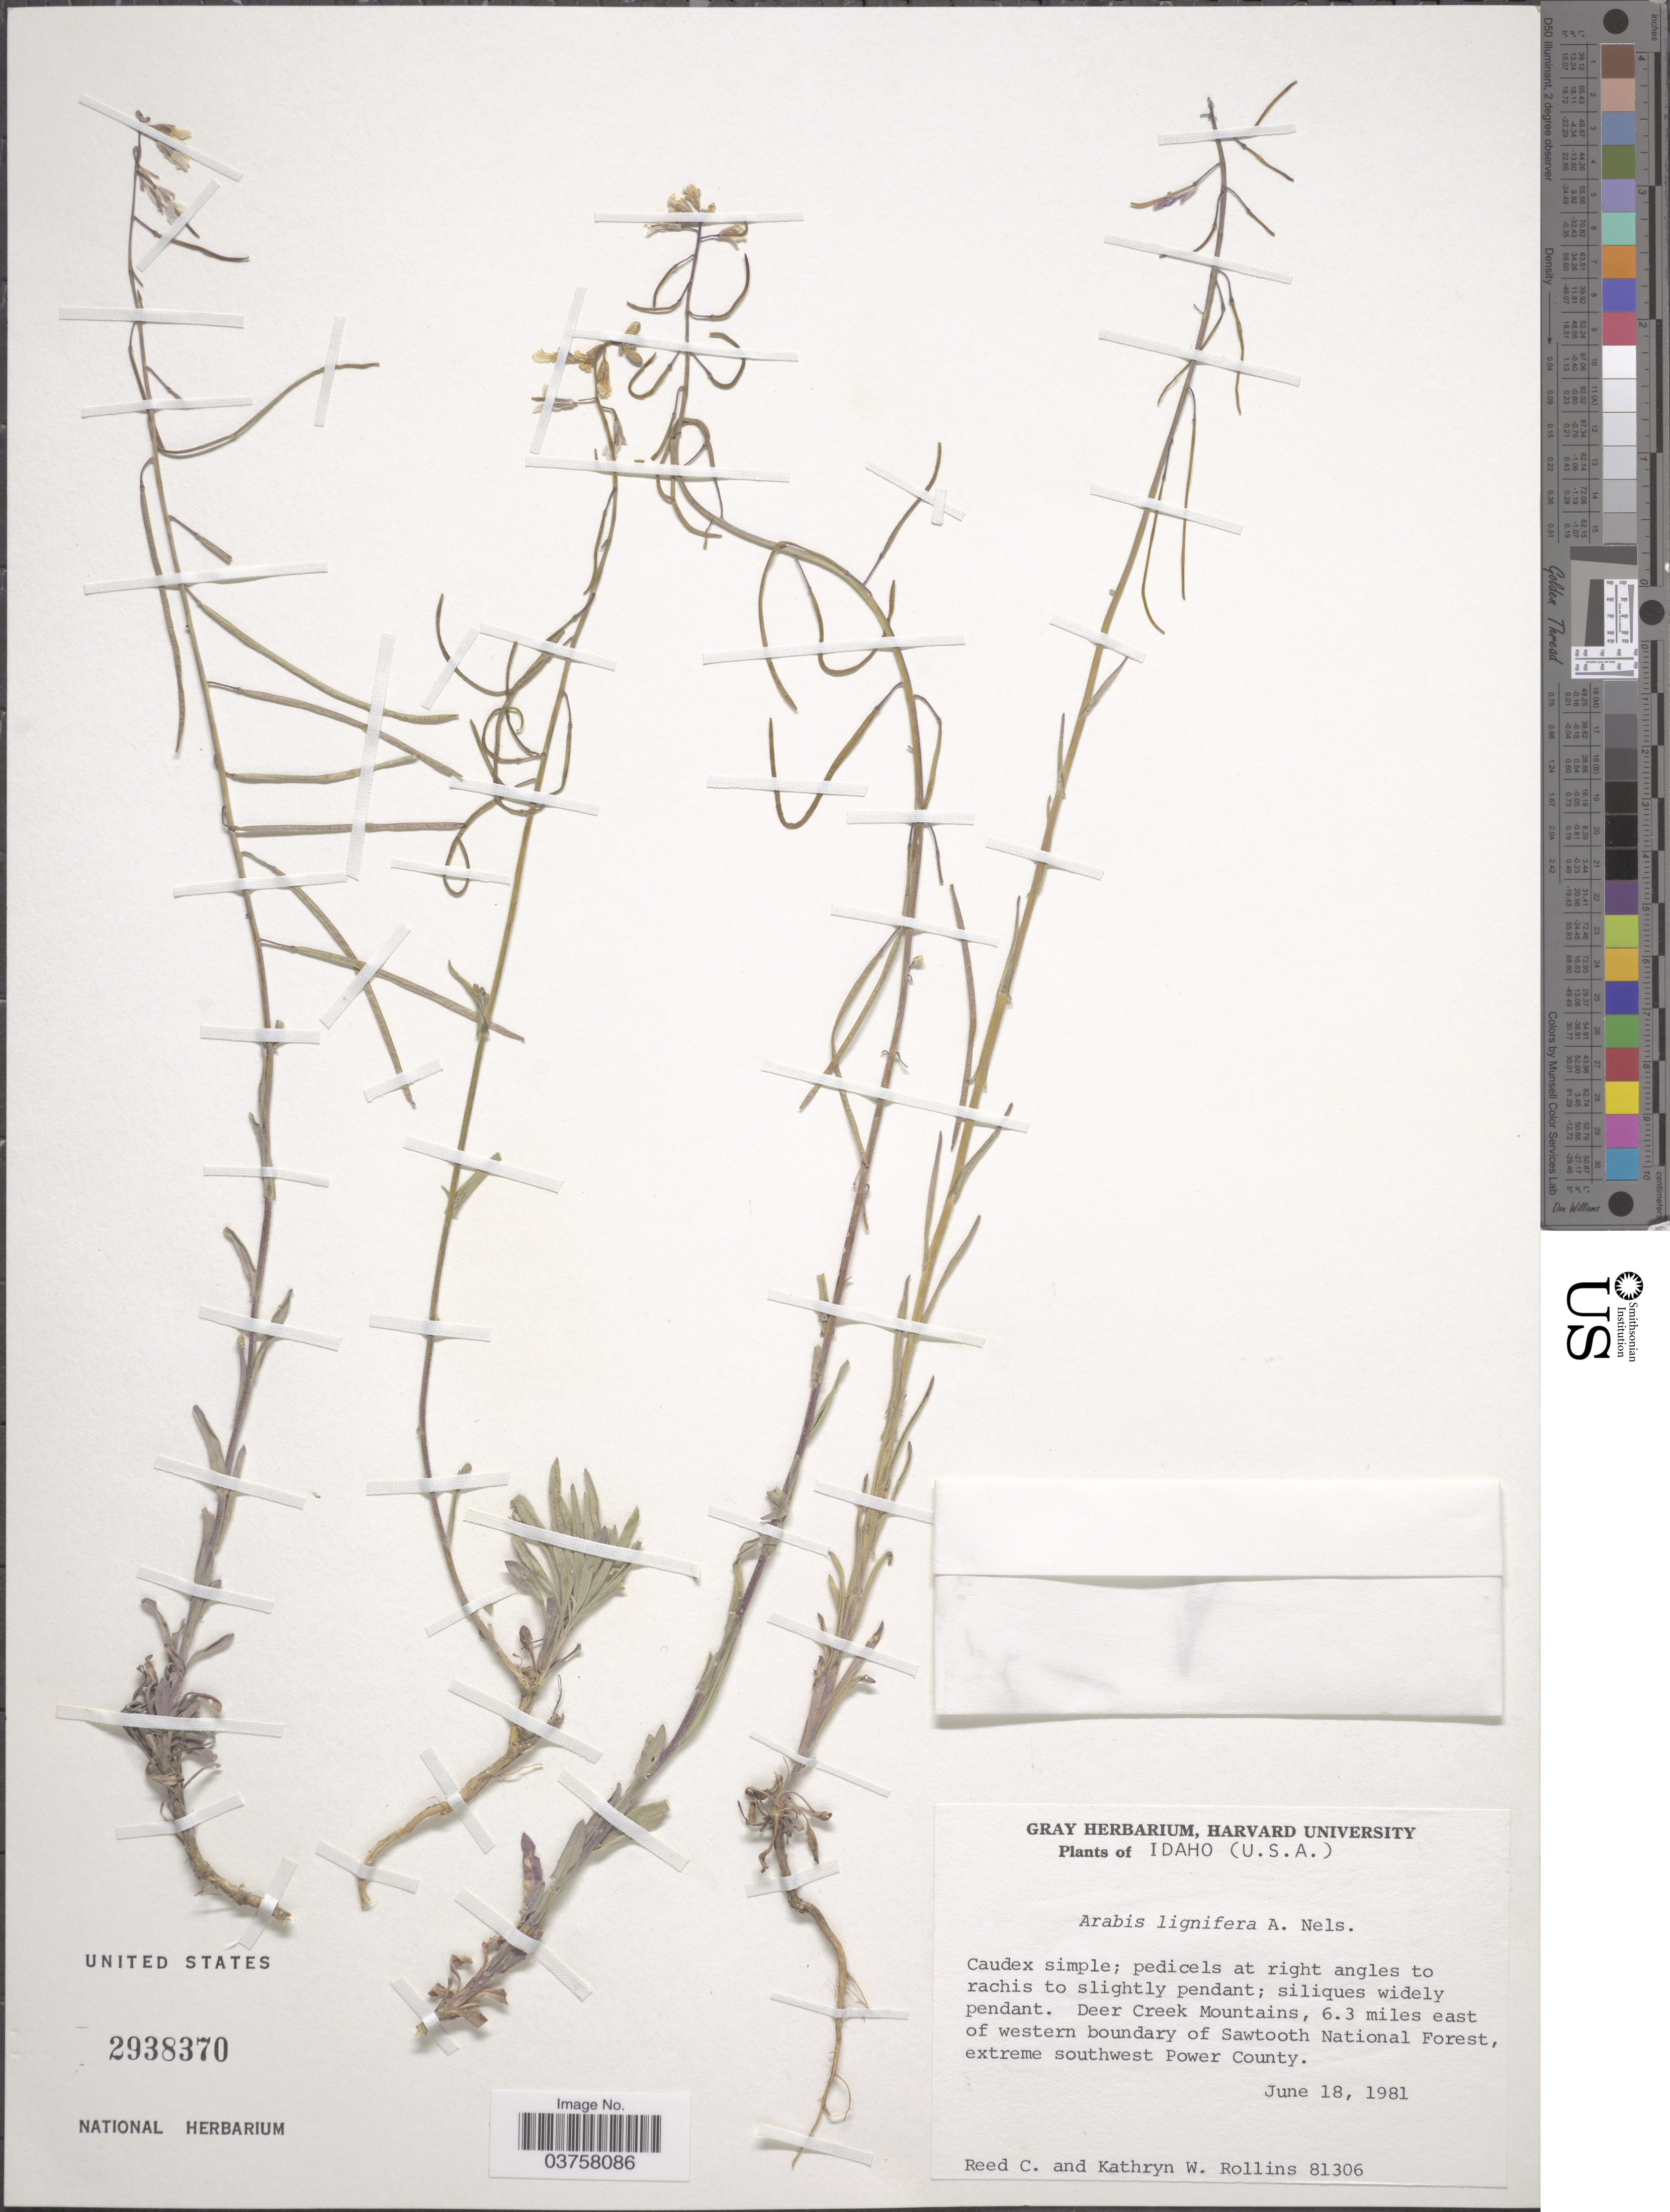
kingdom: Plantae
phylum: Tracheophyta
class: Magnoliopsida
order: Brassicales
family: Brassicaceae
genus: Arabis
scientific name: Arabis lignifera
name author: A. Nelson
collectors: R. C. Rollins & K. W. Rollins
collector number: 81306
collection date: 1981-06-18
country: United States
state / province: Idaho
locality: Deer Creek Mountains, 6.3 miles east of western boundary of Sawtooth National Forest, extreme southwest Power County.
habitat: mountains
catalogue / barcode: US 2938370